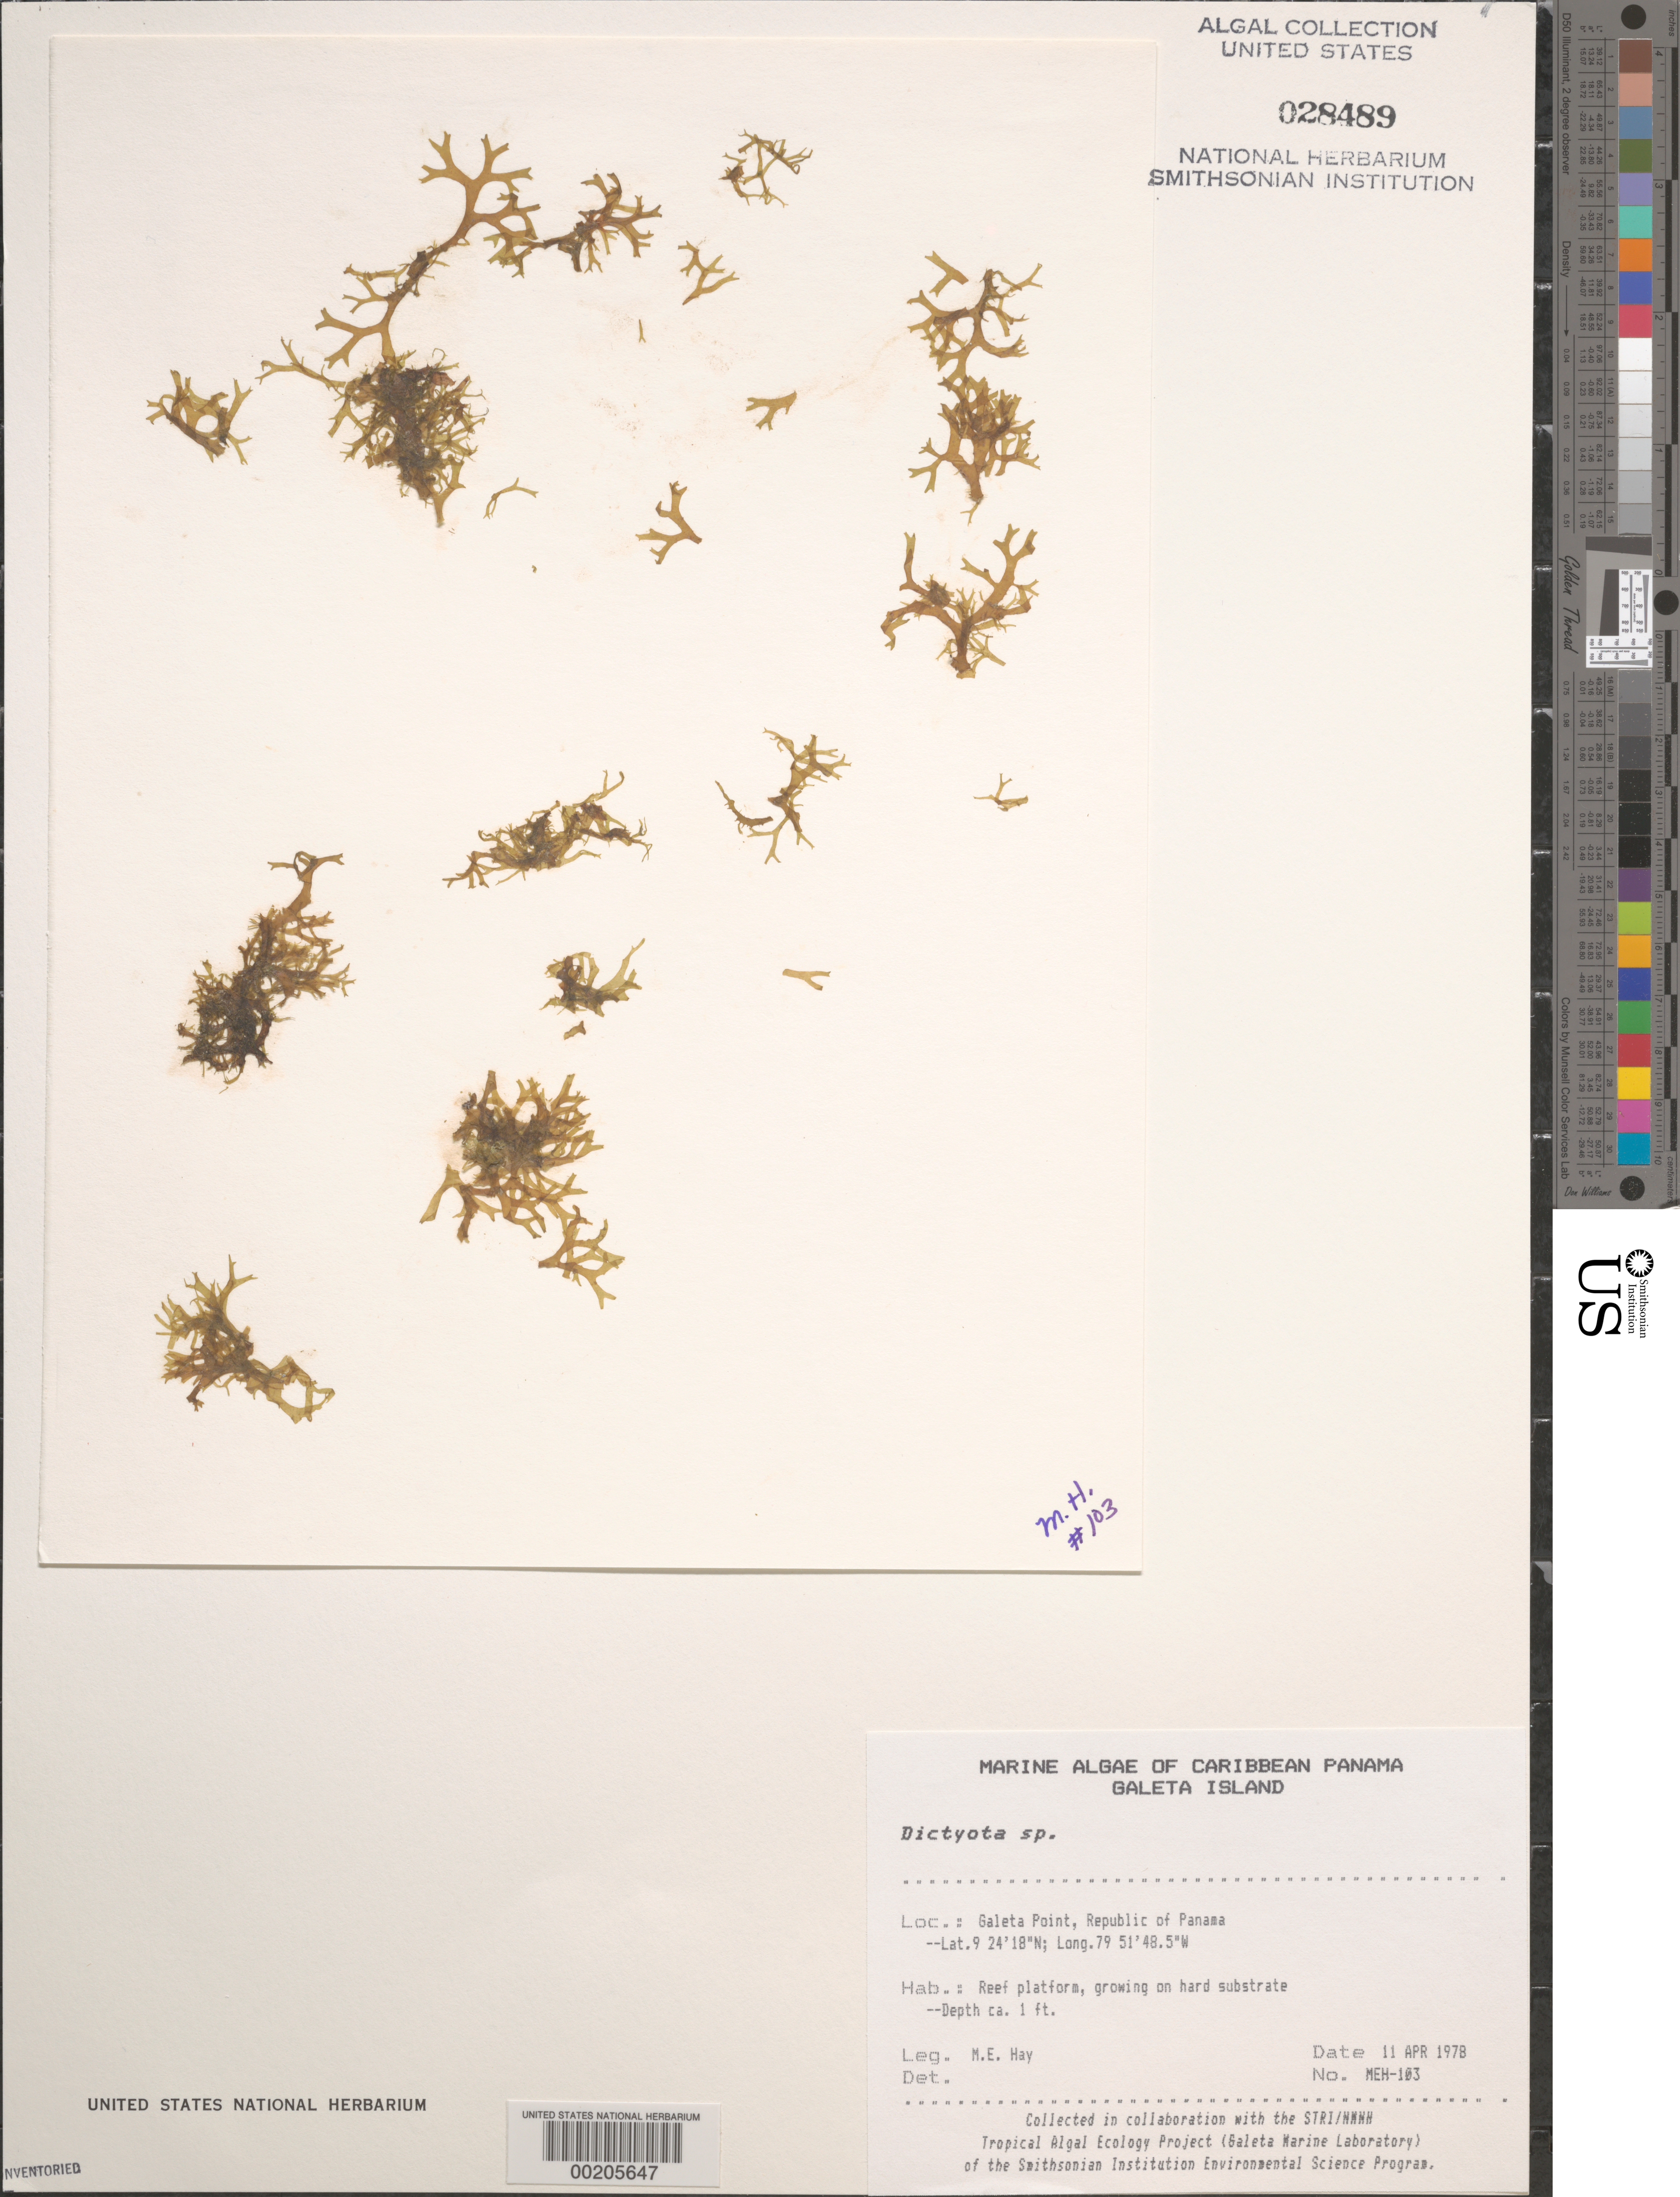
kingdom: Chromista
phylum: Ochrophyta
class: Phaeophyceae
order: Dictyotales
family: Dictyotaceae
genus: Dictyota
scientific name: Dictyota sp.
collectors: M. E. Hay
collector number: MEH-103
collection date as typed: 11 Apr 1978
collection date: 1978-04-11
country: Panama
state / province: Colón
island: Galeta Island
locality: Galeta Point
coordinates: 9 24' 18" N, 79 51' 48.5" W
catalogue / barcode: US 28489